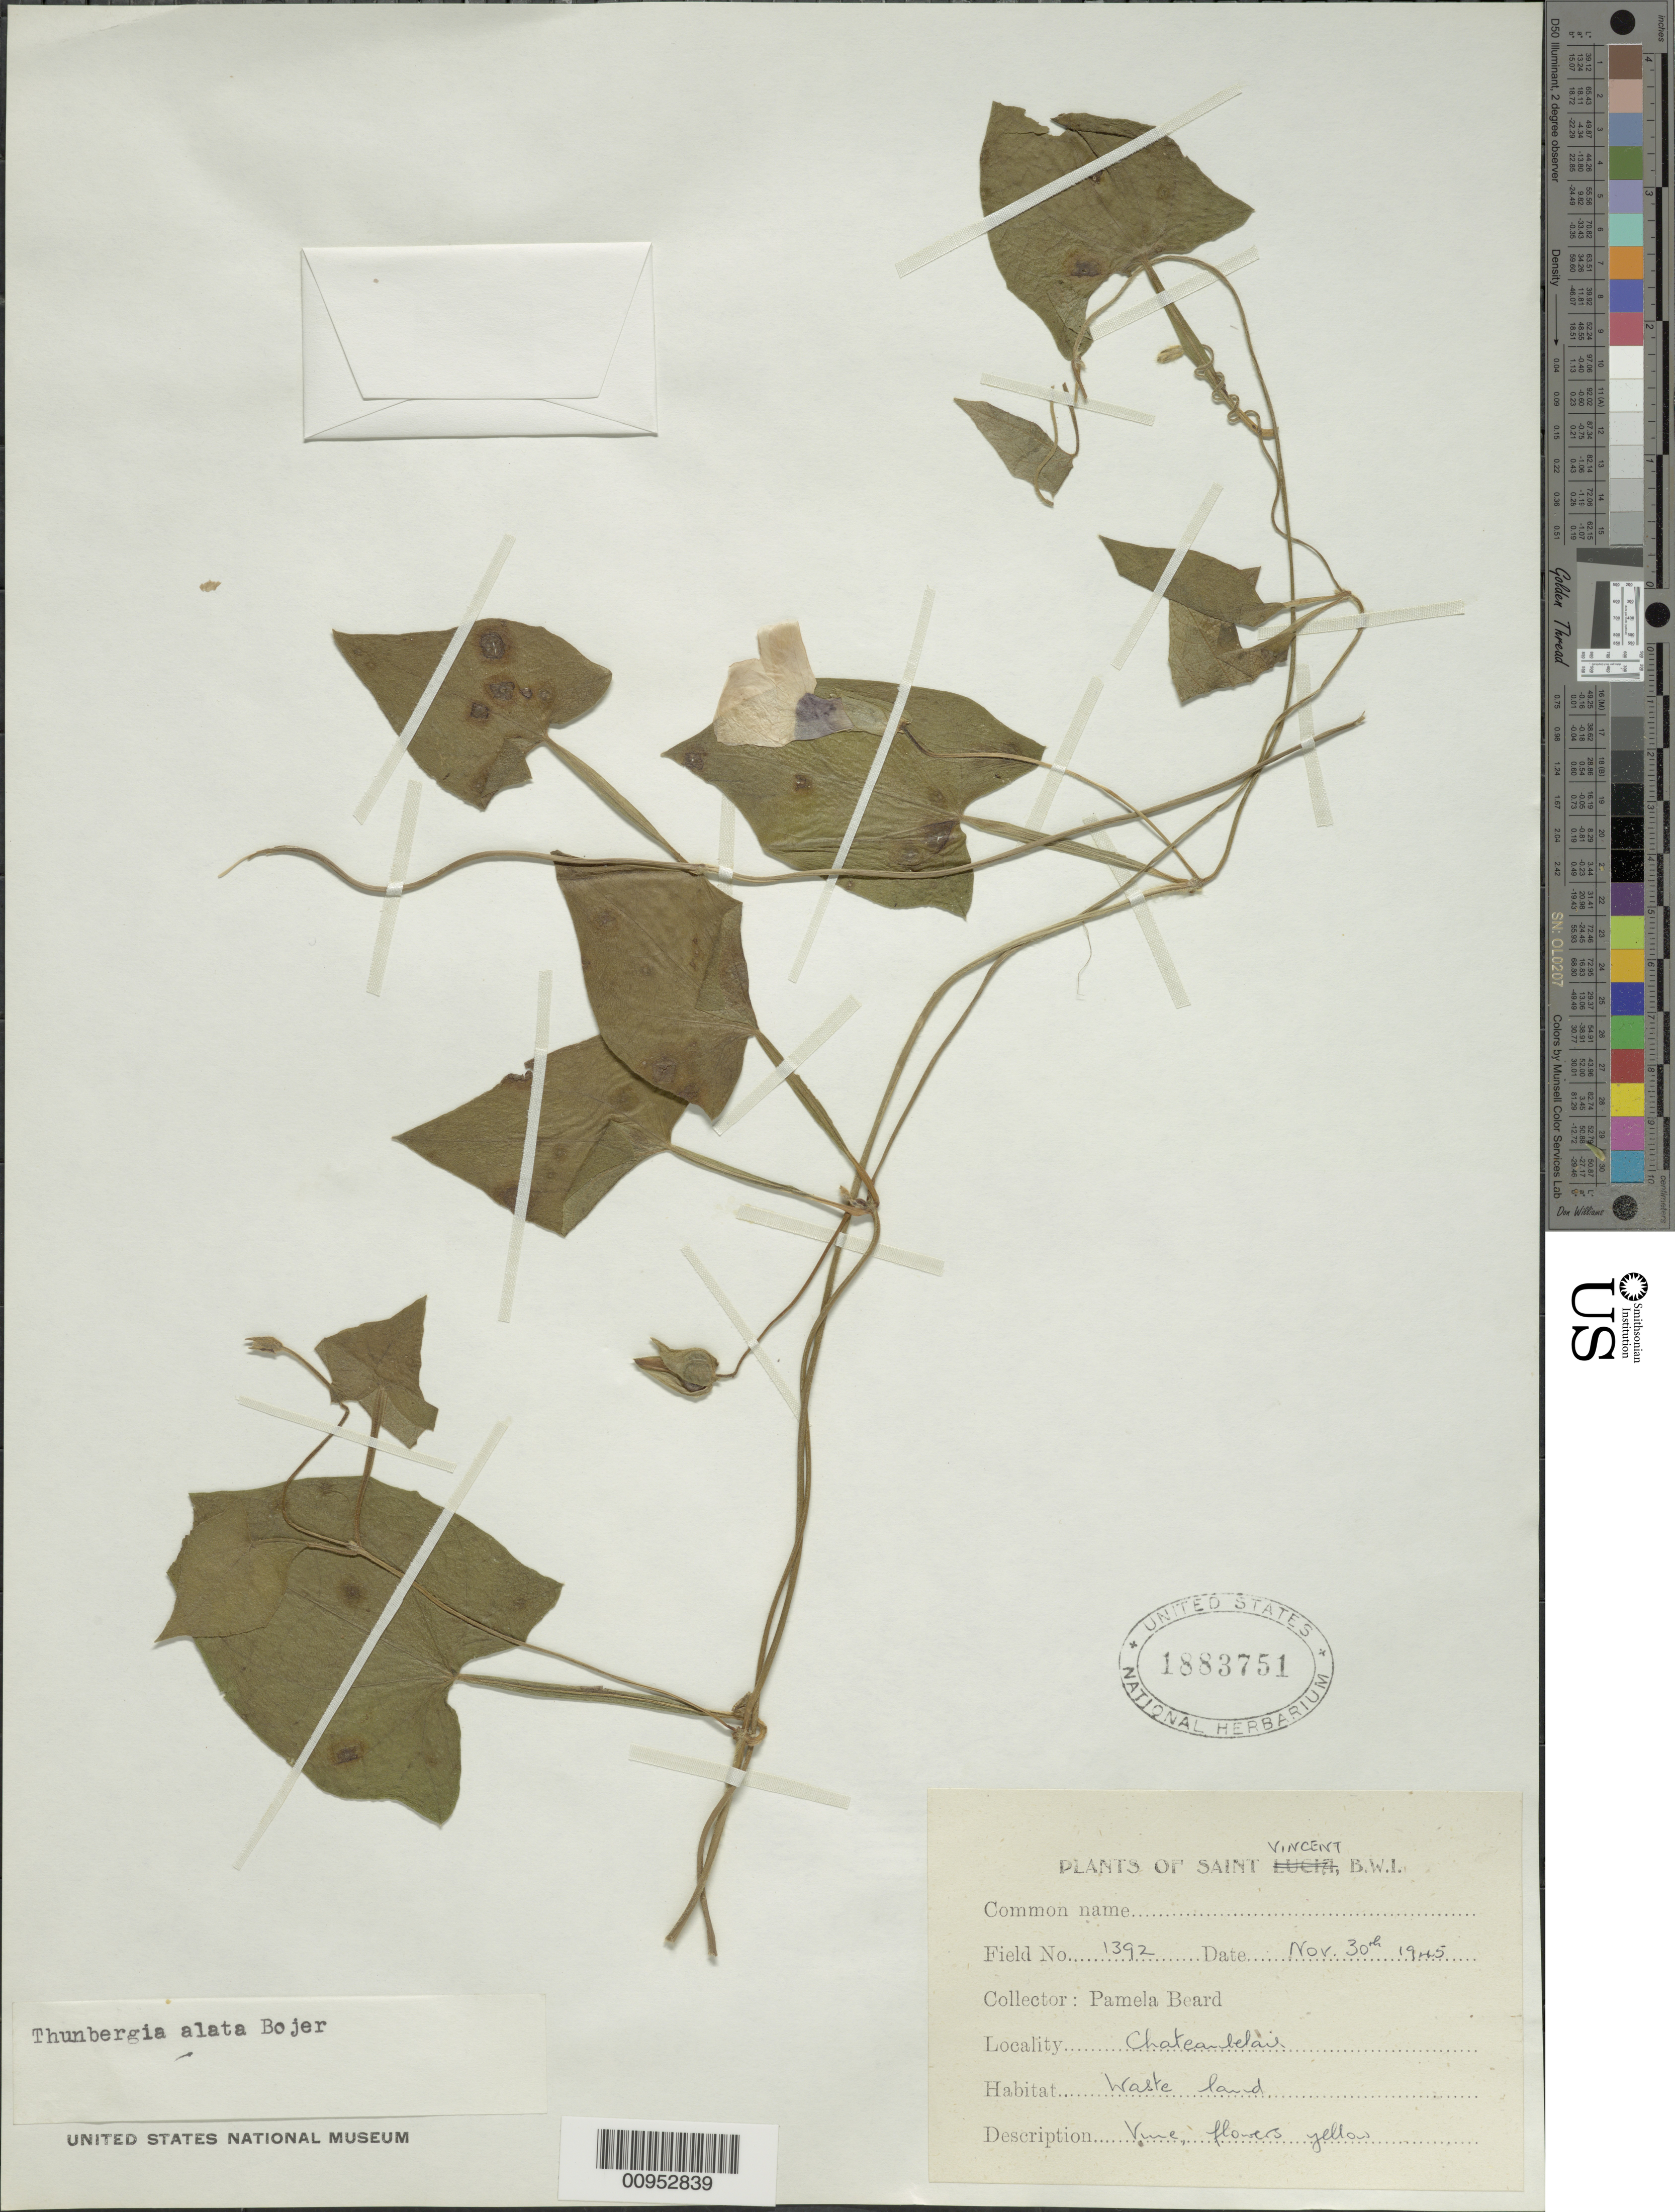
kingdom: Plantae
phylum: Tracheophyta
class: Magnoliopsida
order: Lamiales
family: Acanthaceae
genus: Thunbergia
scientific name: Thunbergia alata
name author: Bojer ex Sims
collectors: P. Beard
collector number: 1392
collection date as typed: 30 Nov 1945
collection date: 1945-11-30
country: St. Vincent - Grenadines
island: St. Vincent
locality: Chateaubelaire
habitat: Waste land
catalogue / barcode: US 1883751